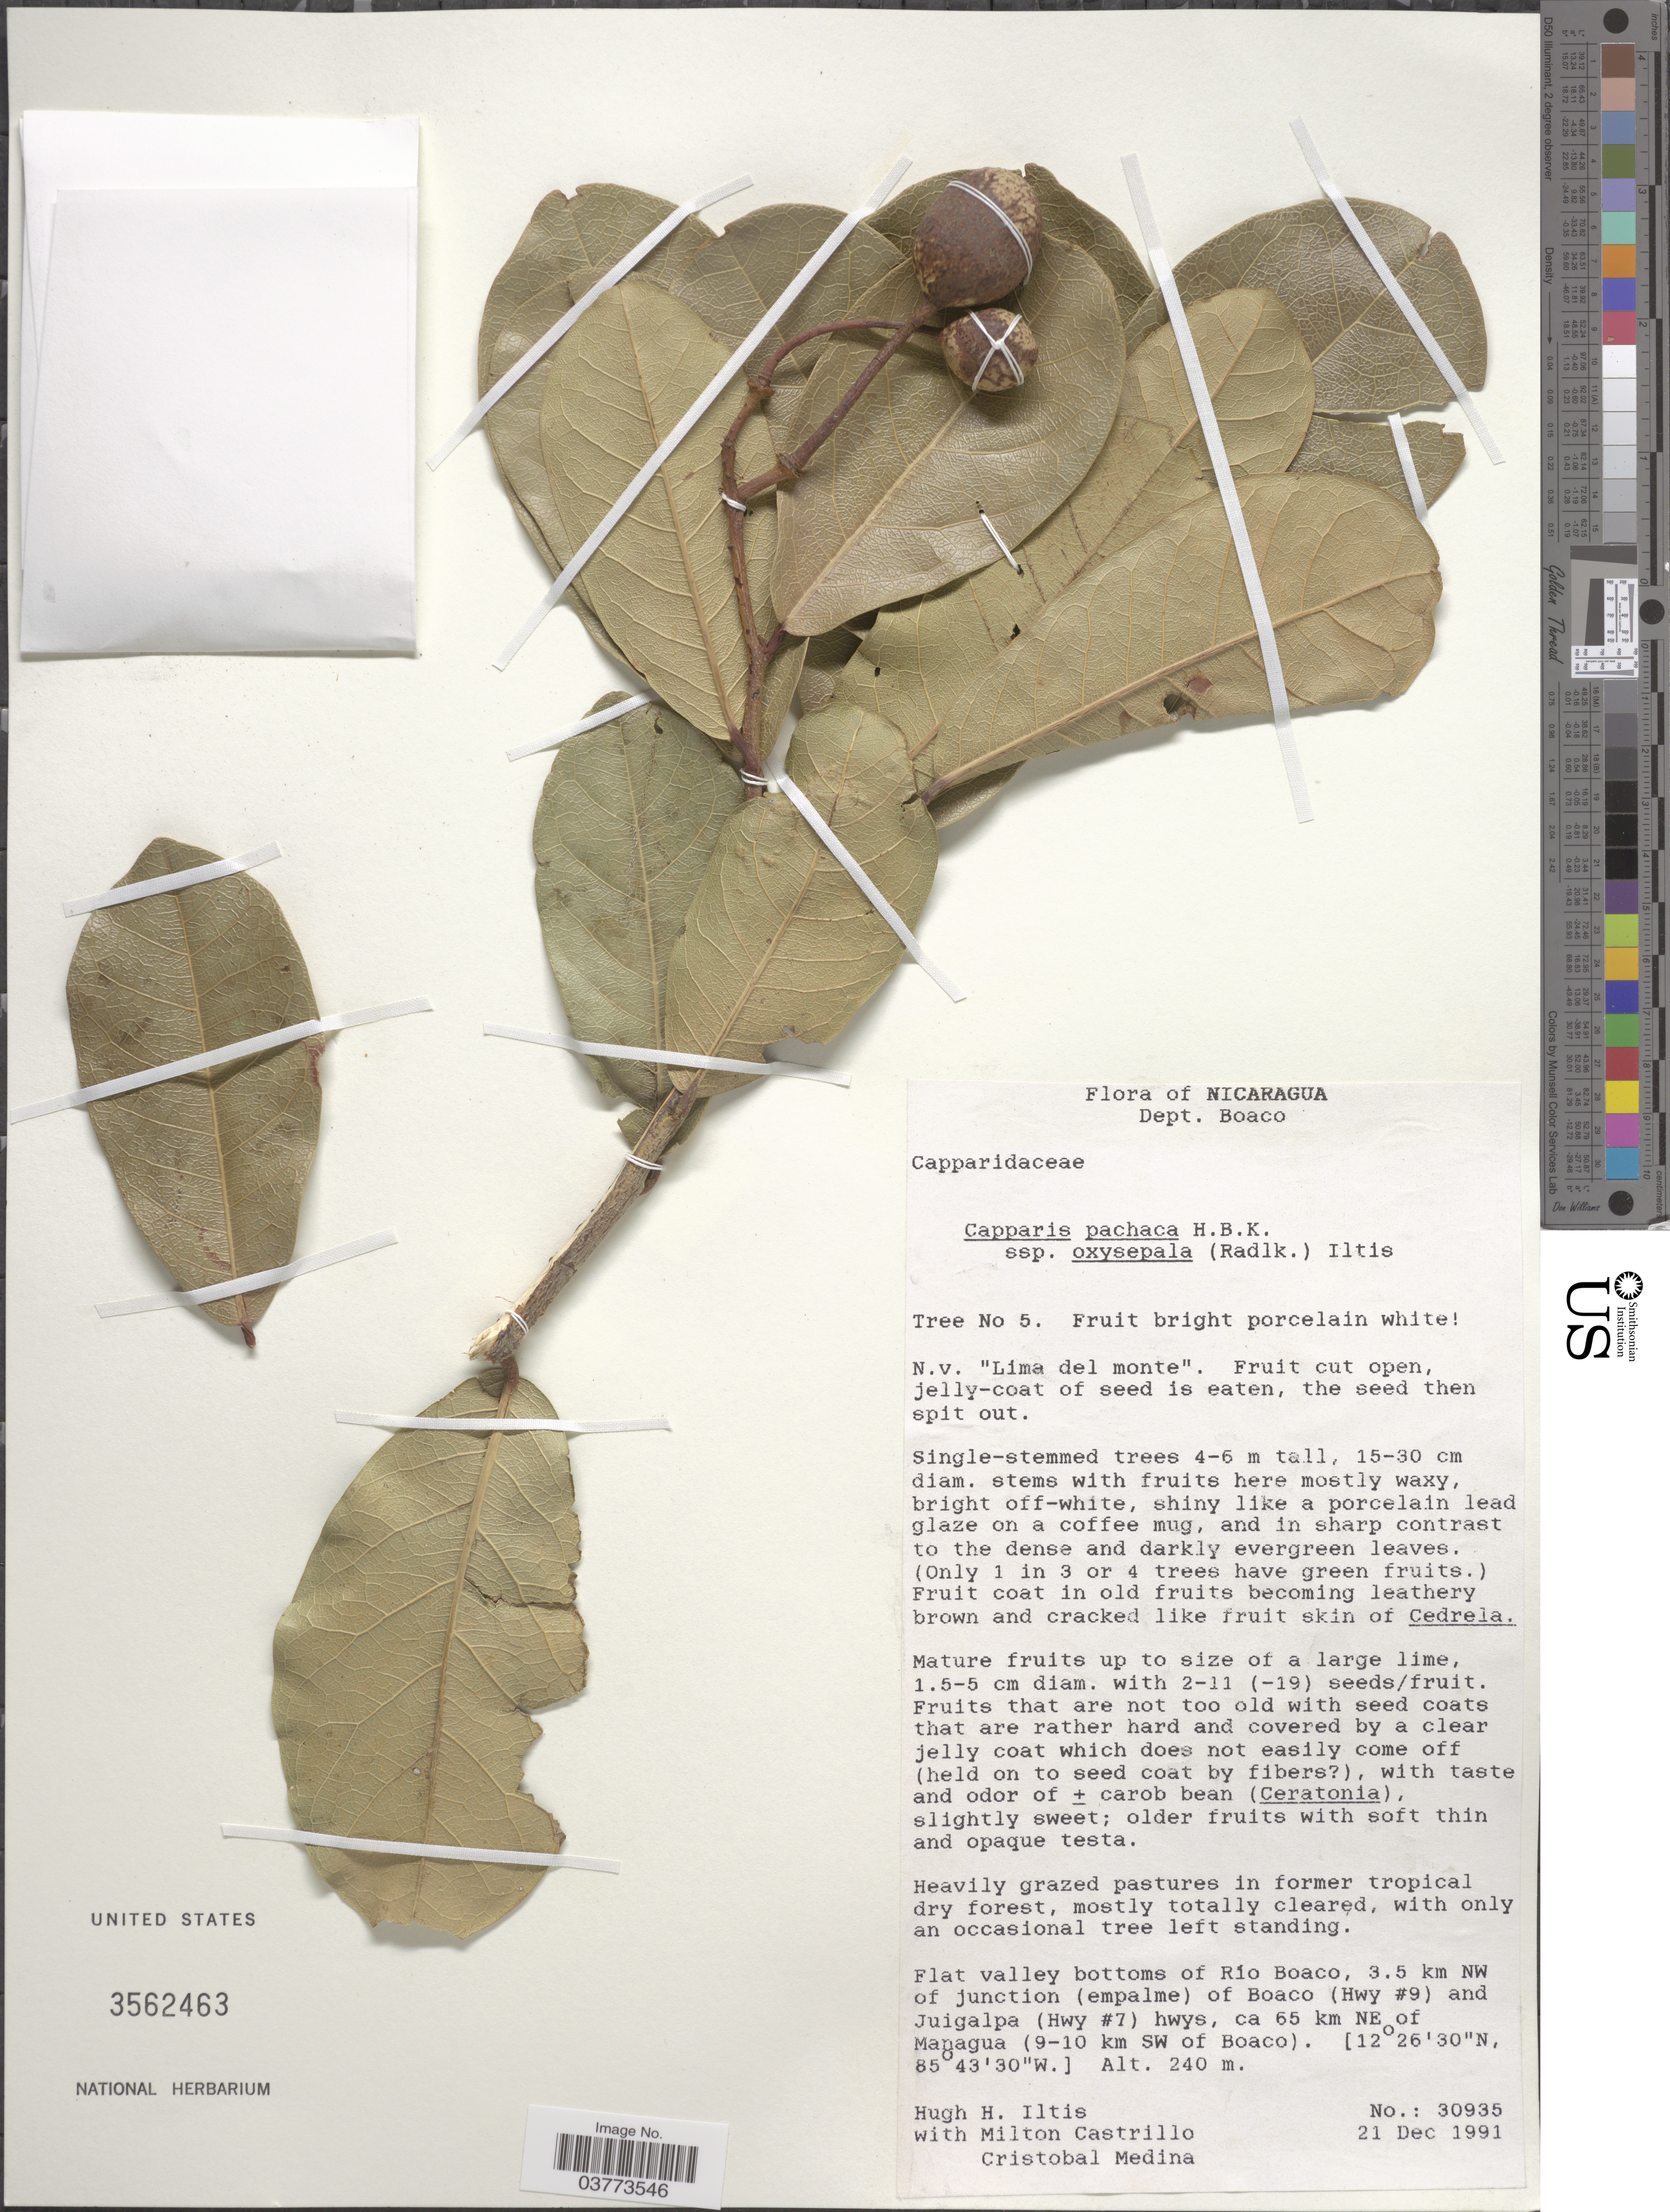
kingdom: Plantae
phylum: Tracheophyta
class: Magnoliopsida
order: Brassicales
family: Capparaceae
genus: Capparidastrum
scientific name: Capparidastrum pachaca subsp. oxysepalum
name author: (C. Wright ex Radlk.) Iltis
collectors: H. H. Iltis, M. Castrillo & C. Medina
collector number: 30935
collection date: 1991-12-21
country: Nicaragua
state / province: Boaco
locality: Dept. Boaco. Flat valley bottoms of Río Boaco, 3.5 km NW of junction (empalme) of Boaco (Hwy #9) and Juigalpa (Hwy #7) hwys, ca 65 km NE of Managua (9-10 km SW of Boaco).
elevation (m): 240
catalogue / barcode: US 3562463